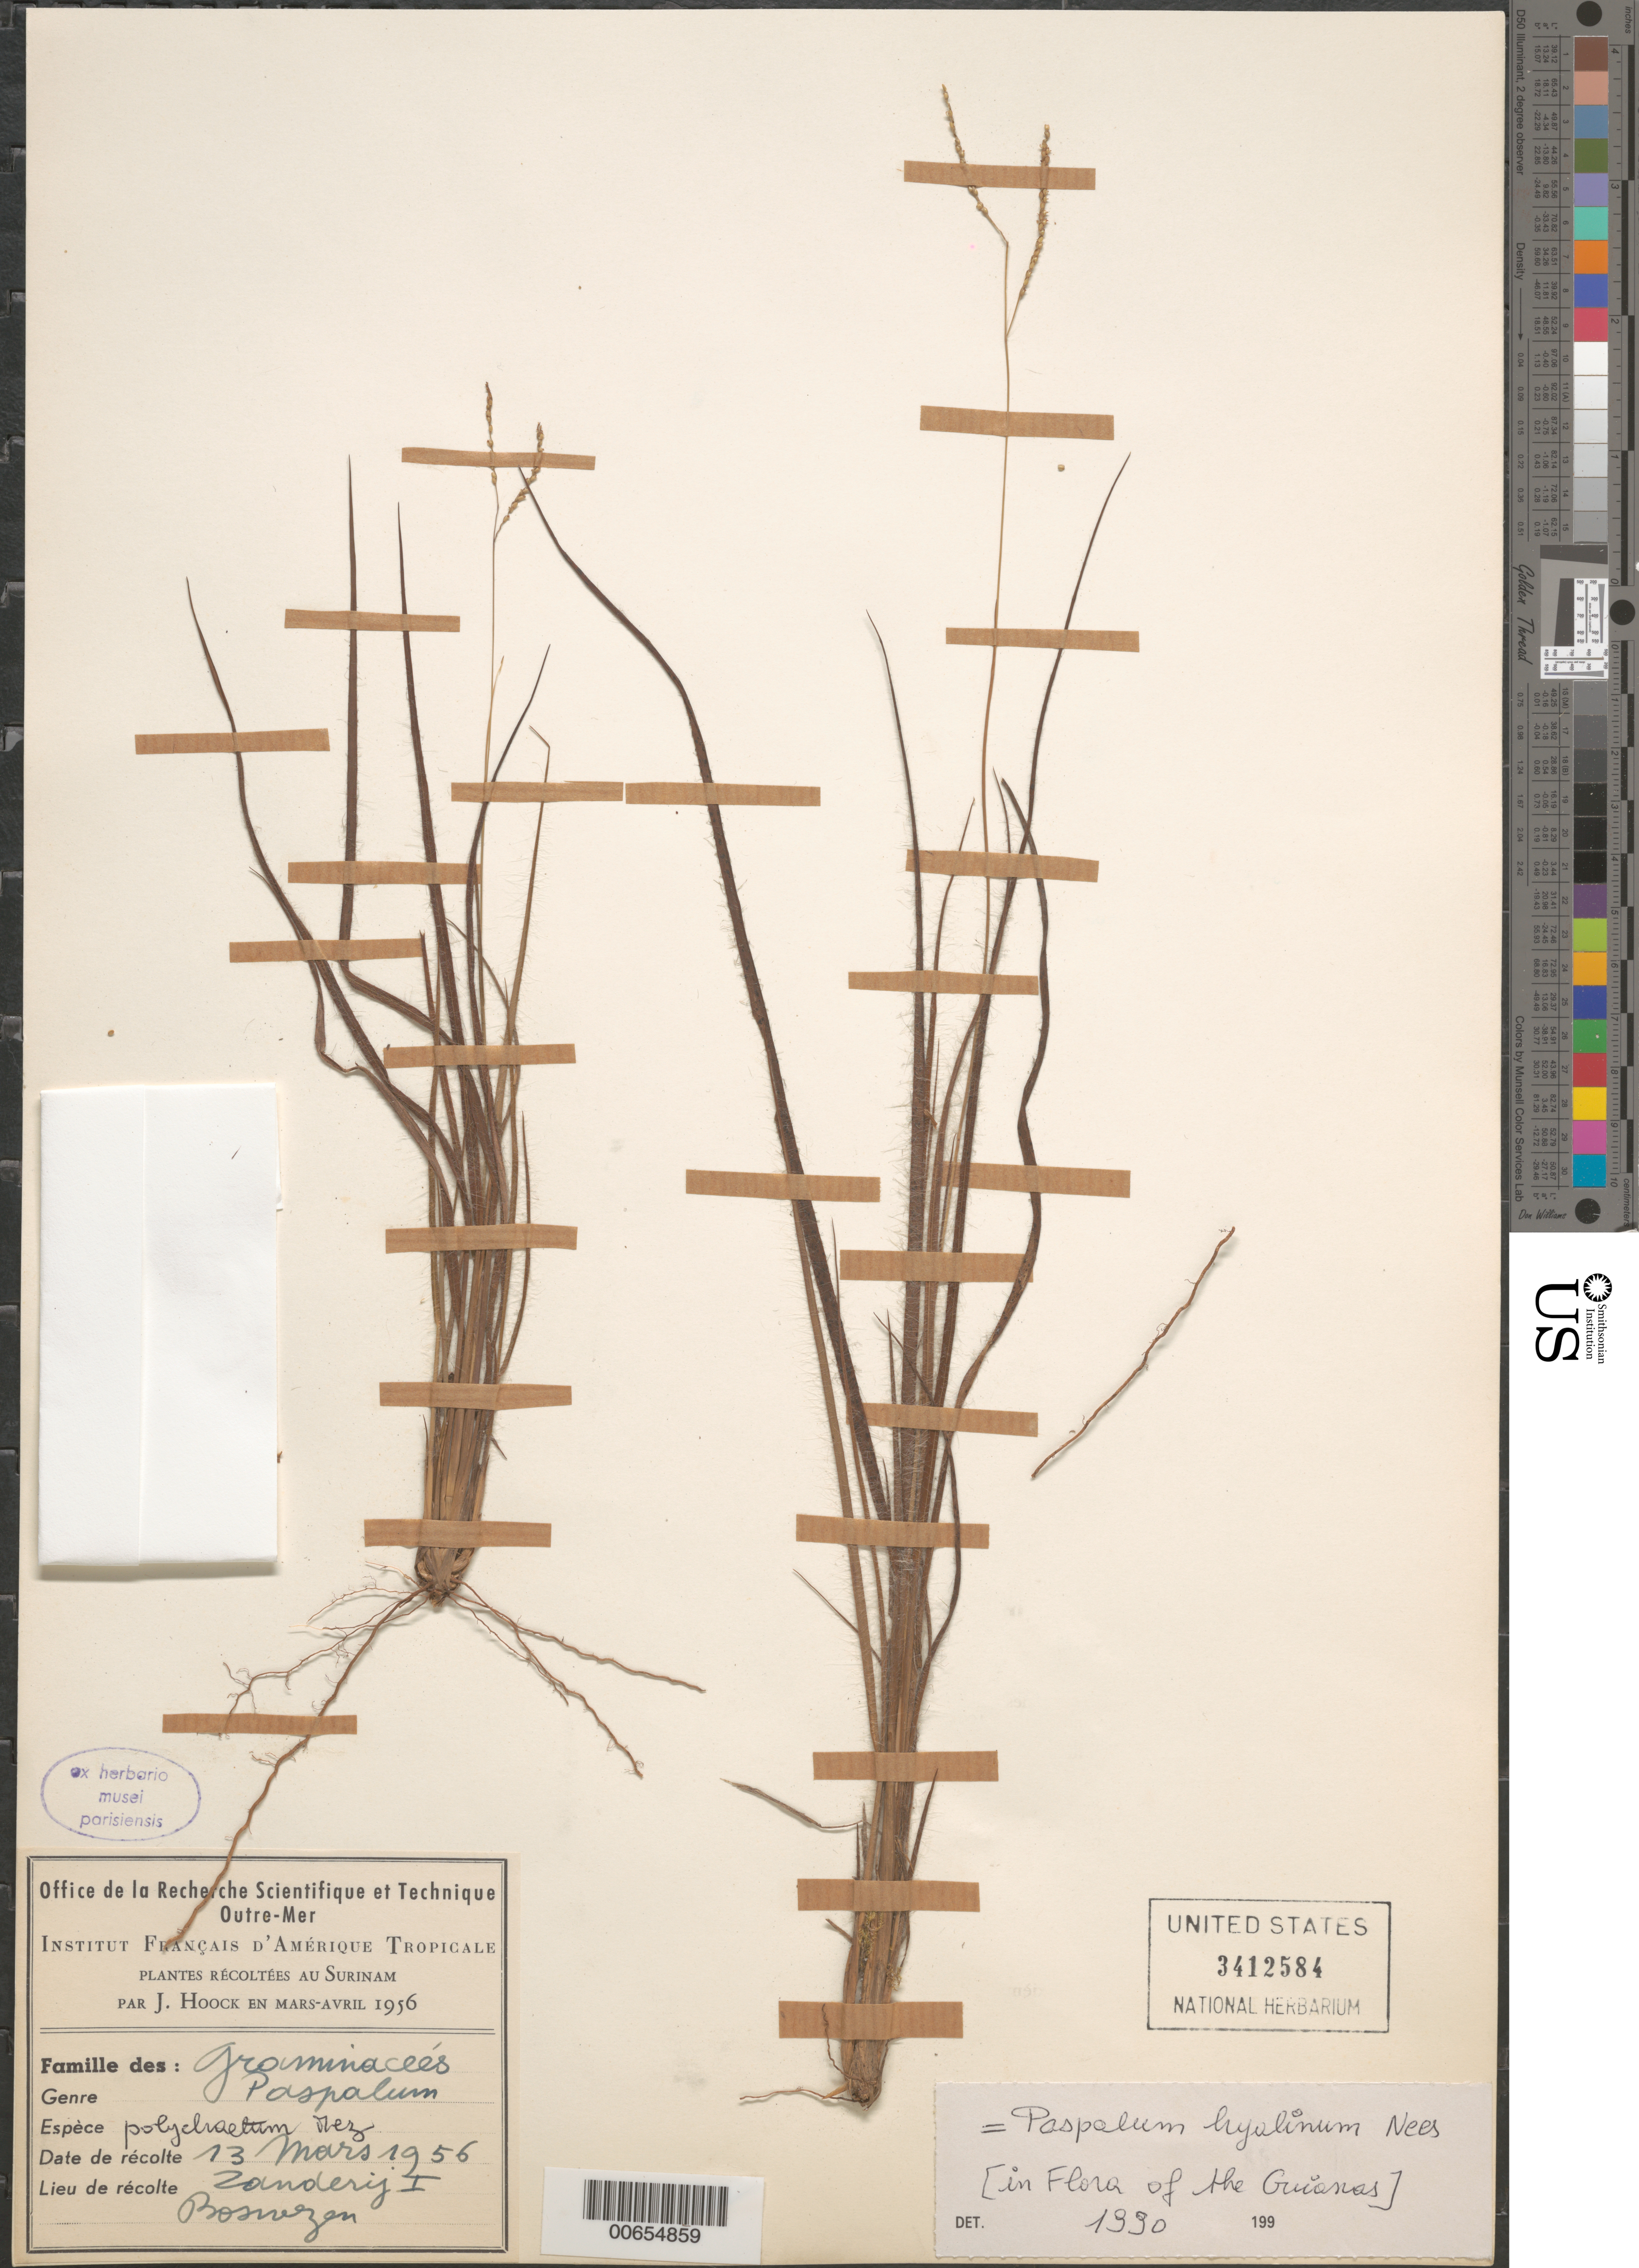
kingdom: Plantae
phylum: Tracheophyta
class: Liliopsida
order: Poales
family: Poaceae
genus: Paspalum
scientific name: Paspalum hyalinum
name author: Nees ex Trin.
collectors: J. Hoock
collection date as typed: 13-Mar-56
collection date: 1956-03-13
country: Suriname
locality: Zanderij I, Boswezen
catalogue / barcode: US 3412584